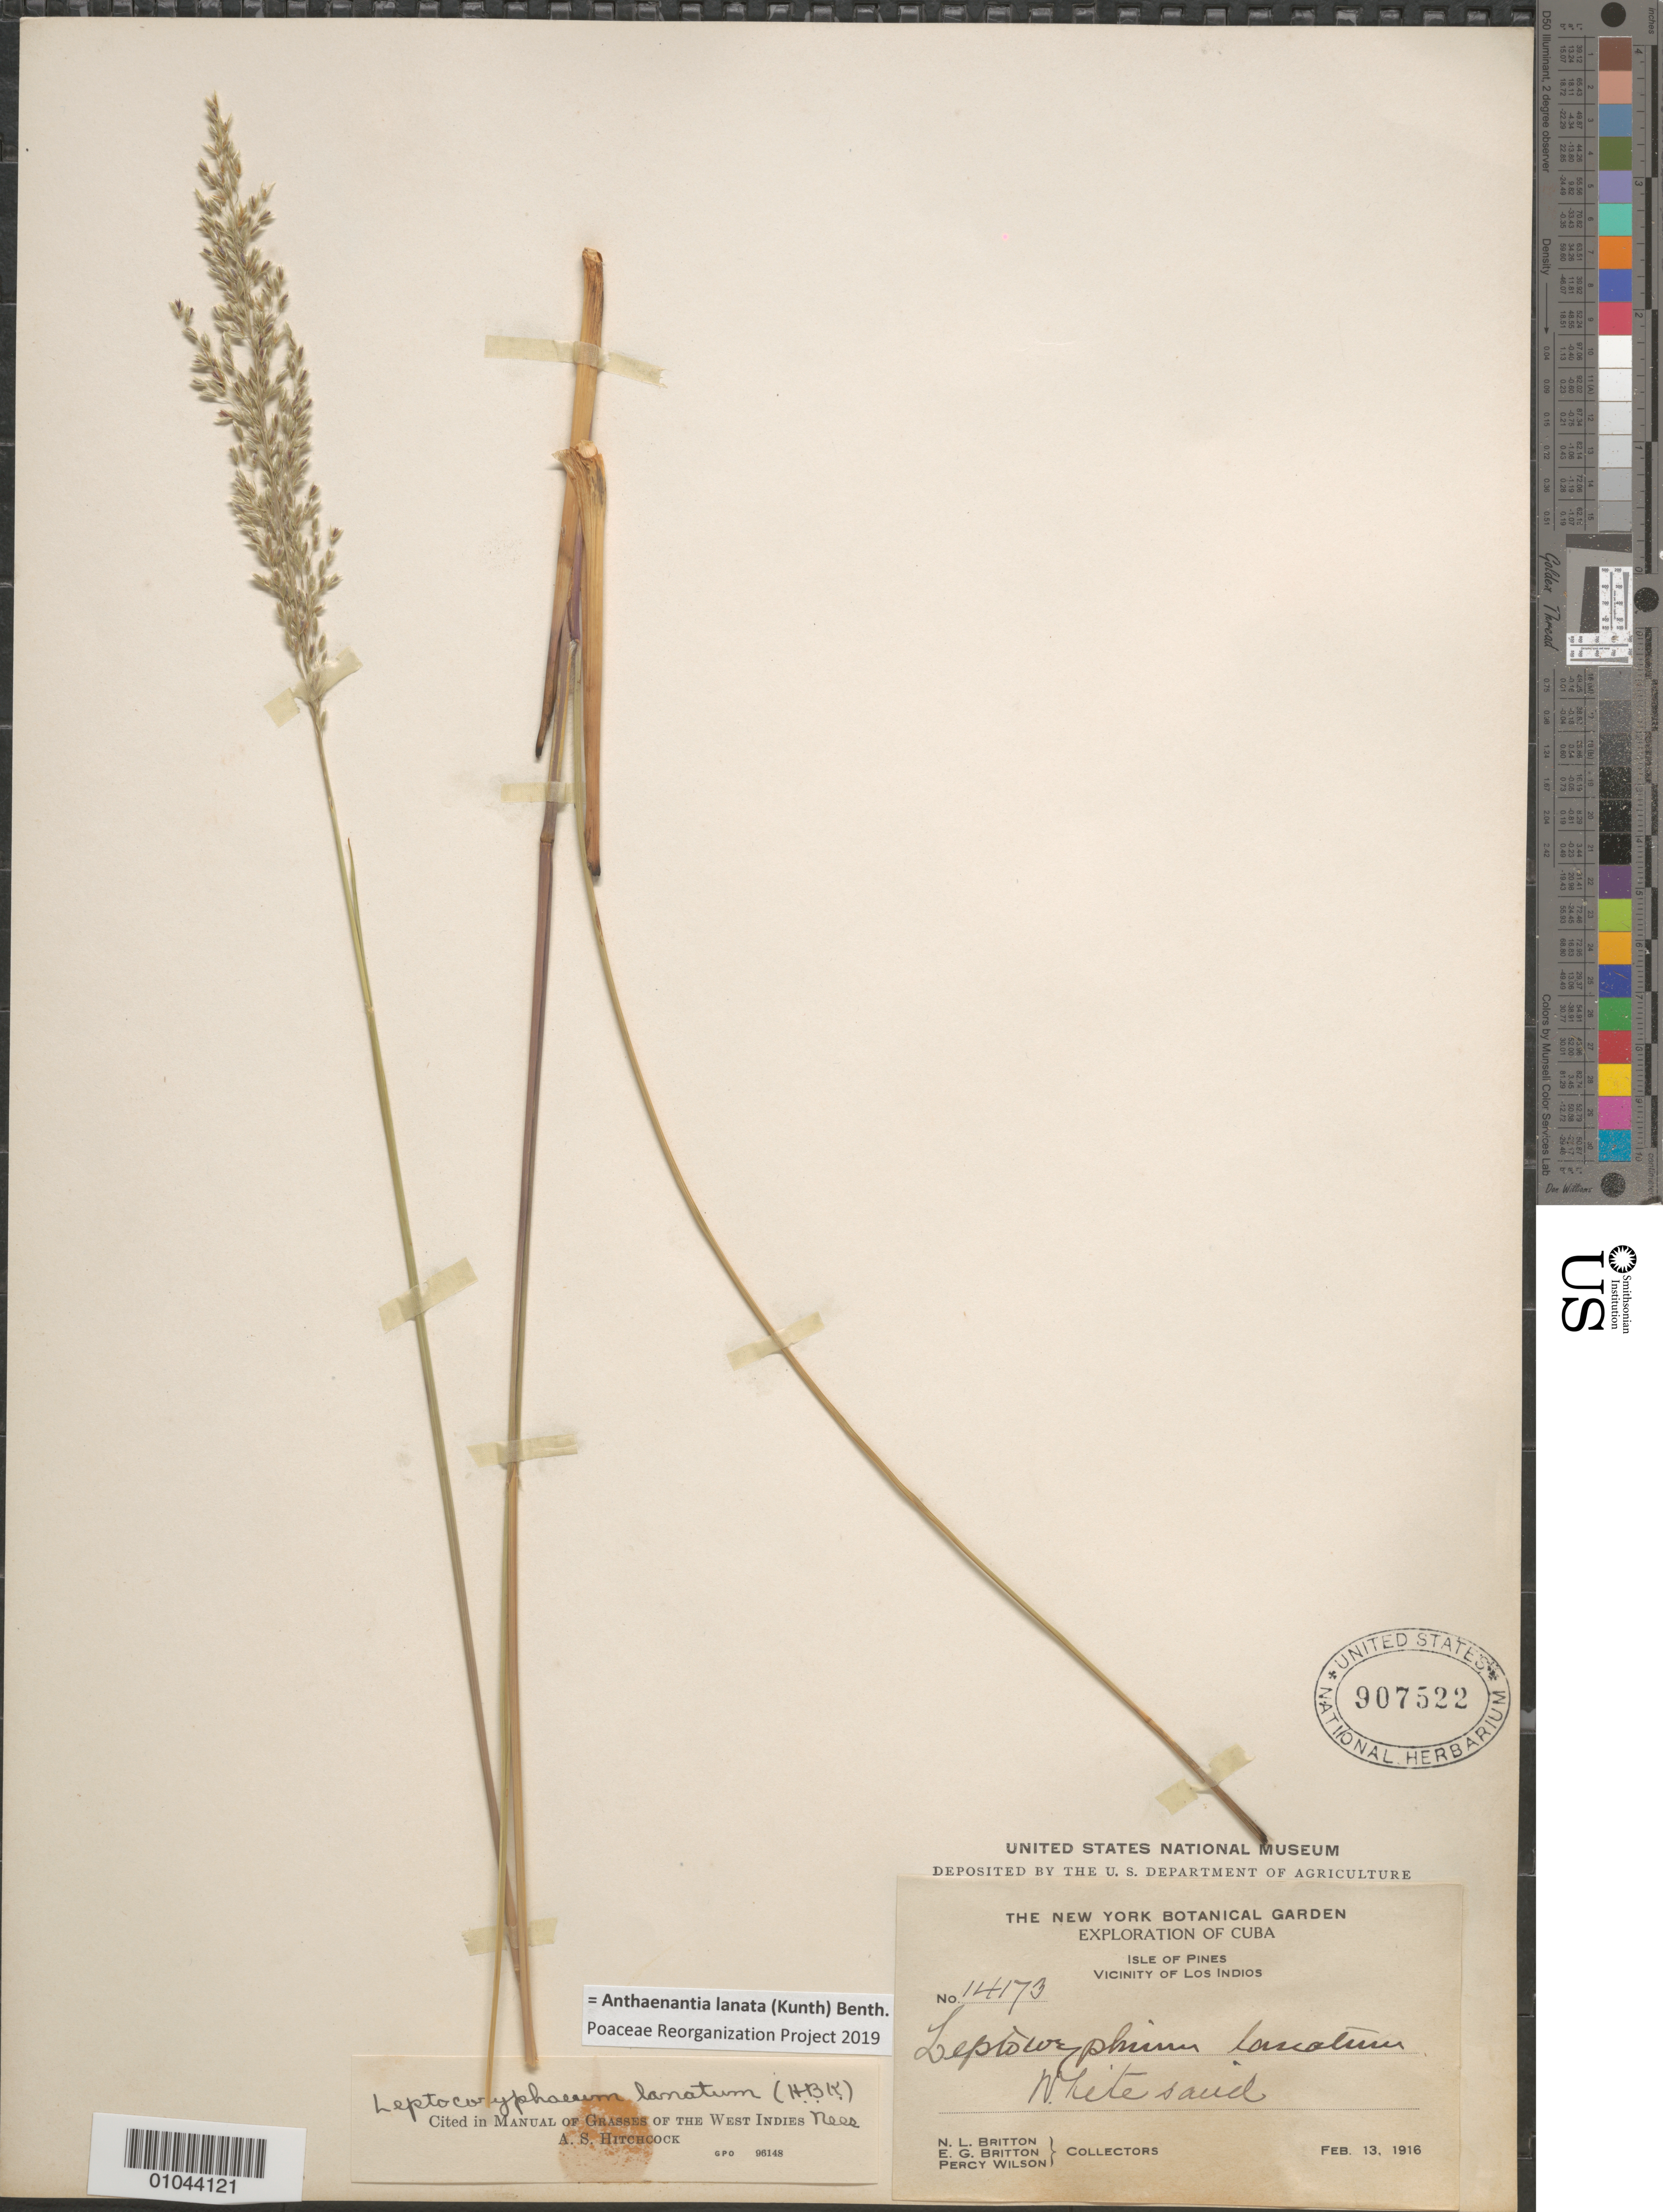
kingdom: Plantae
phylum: Tracheophyta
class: Liliopsida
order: Poales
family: Poaceae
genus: Leptocoryphium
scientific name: Leptocoryphium lanatum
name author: (Kunth) Nees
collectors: N. Britton, E. G. Britton & P. Wilson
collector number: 14170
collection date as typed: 13 Feb 1916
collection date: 1916-02-13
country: Cuba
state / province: Isla de la Juventud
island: Isla de la Juventud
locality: Isle of Pines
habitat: White Sand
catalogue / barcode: US 907522